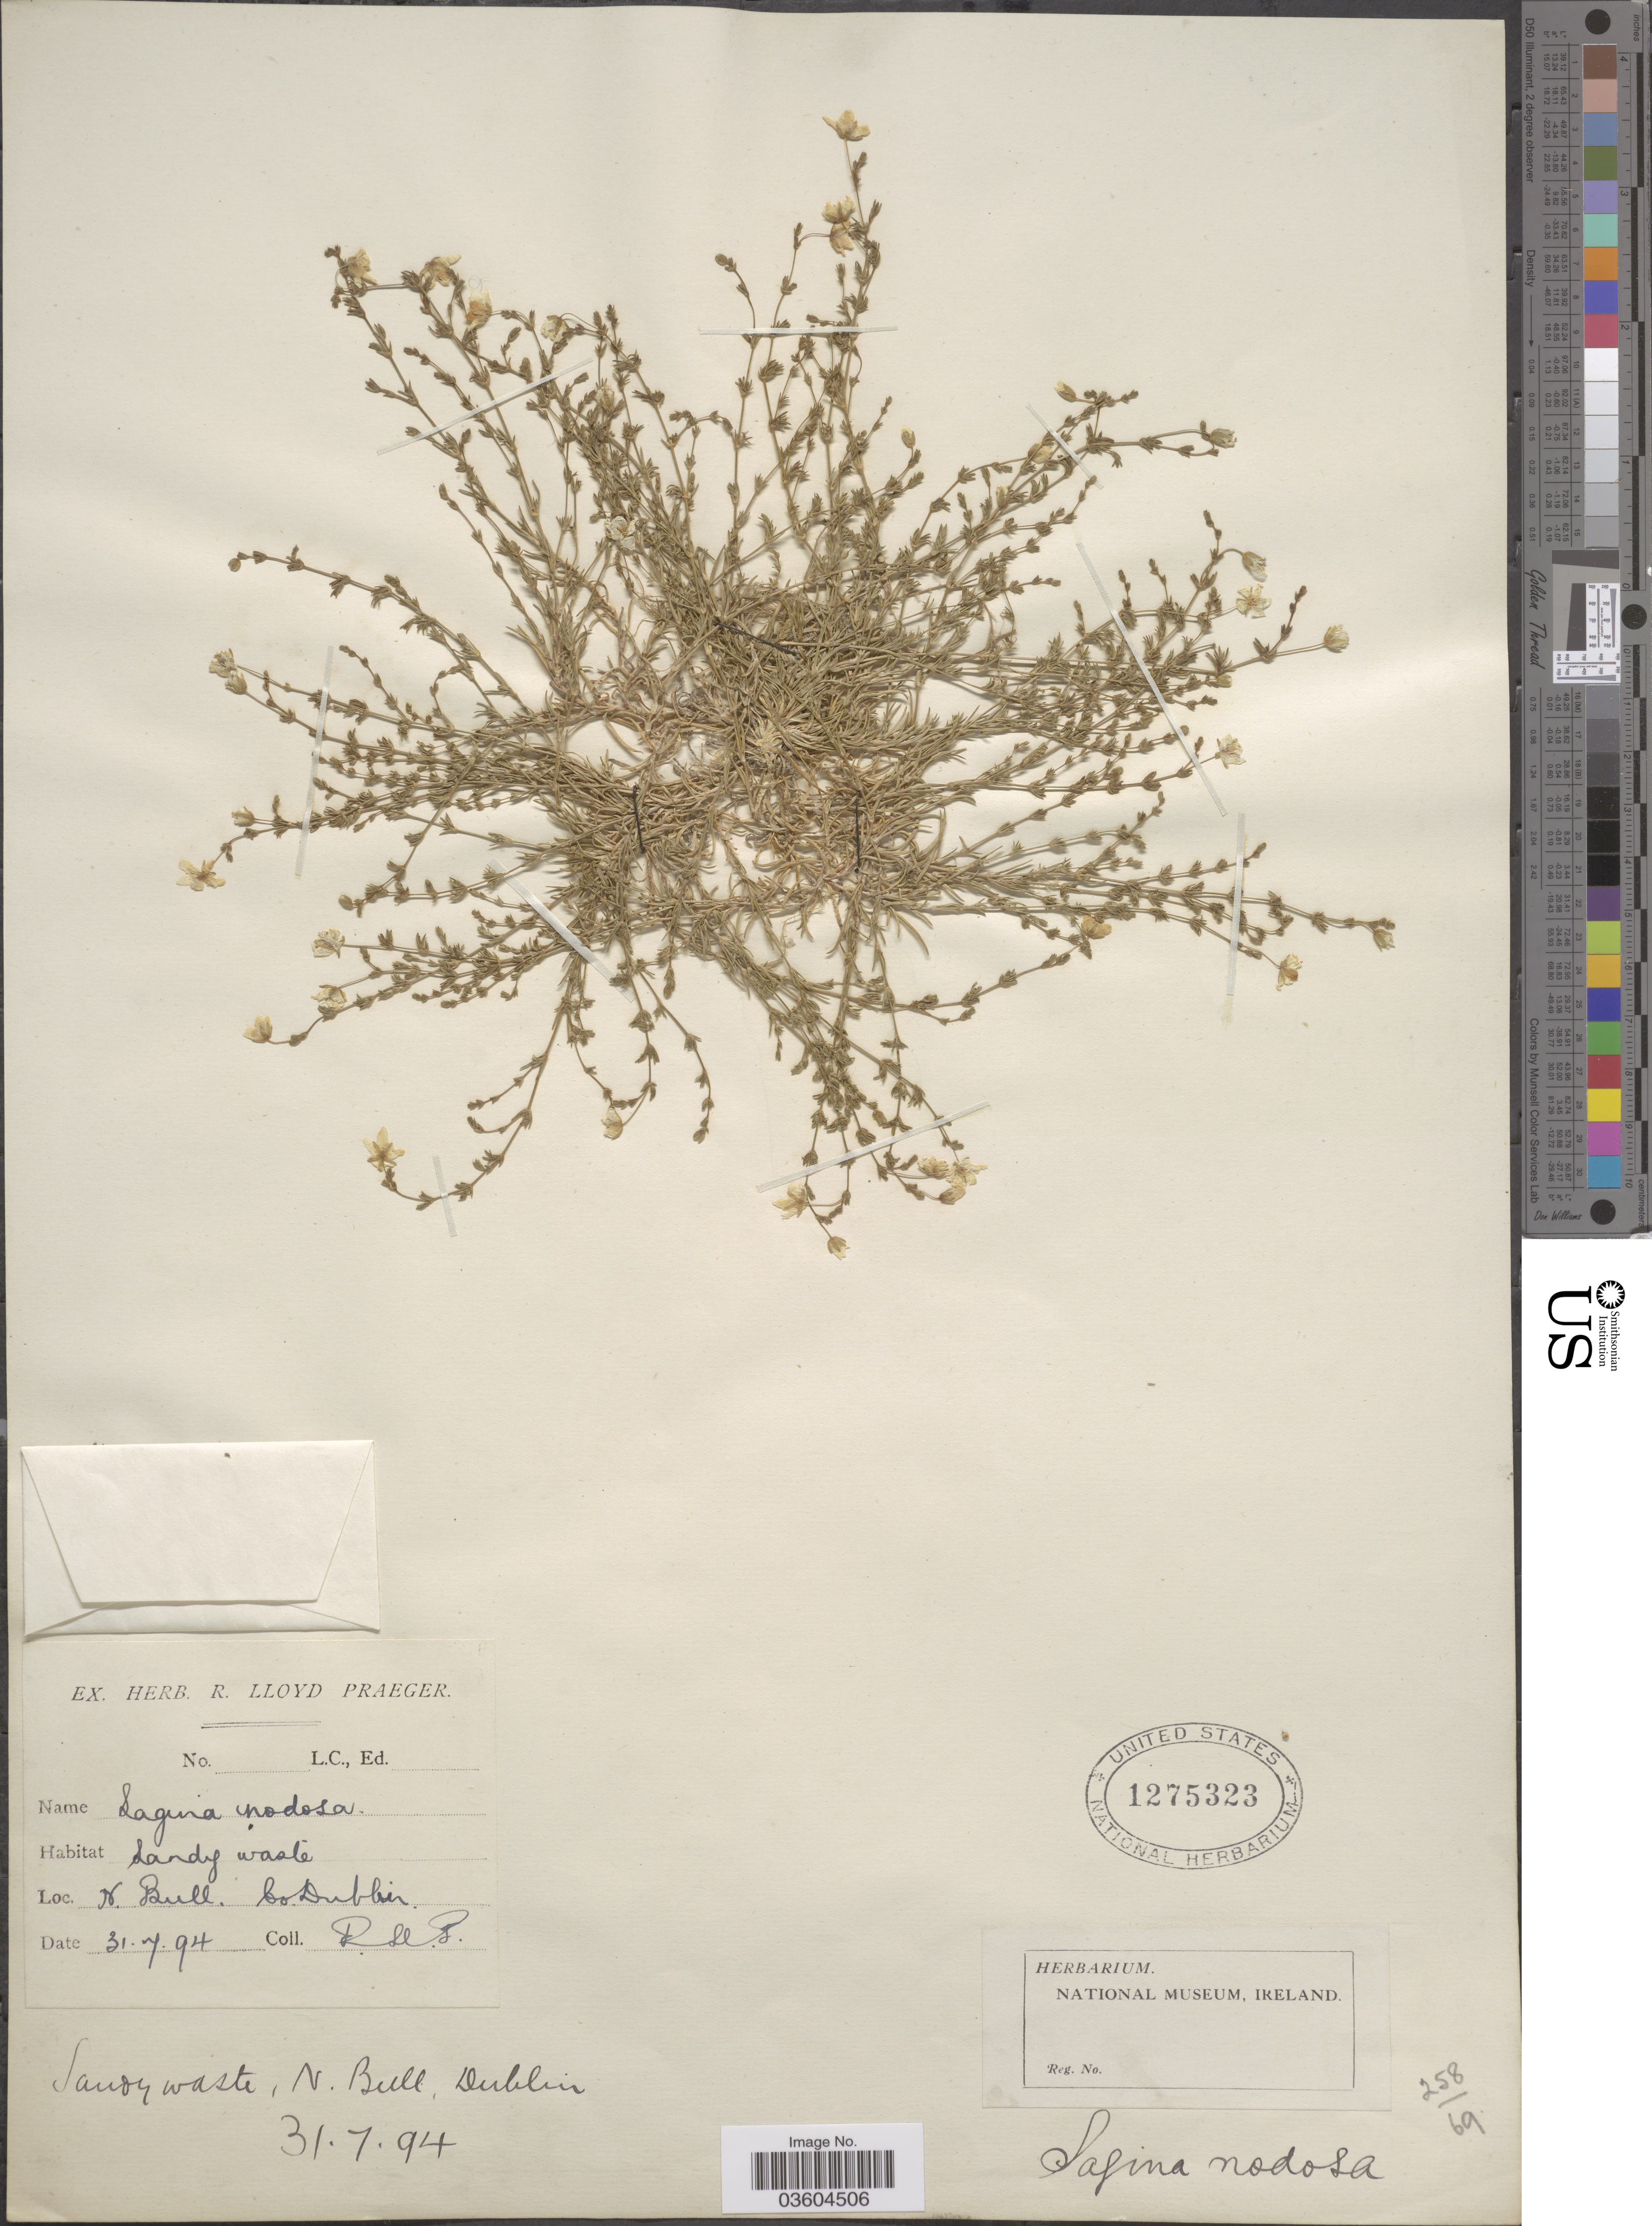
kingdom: Plantae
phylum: Tracheophyta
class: Magnoliopsida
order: Caryophyllales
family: Caryophyllaceae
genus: Sagina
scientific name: Sagina nodosa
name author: (L.) Fenzl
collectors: R. Praeger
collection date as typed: Transcribed d/m/y: 31/7/94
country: Ireland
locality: N. Bull, Co. Dublin.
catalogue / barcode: US 1275323